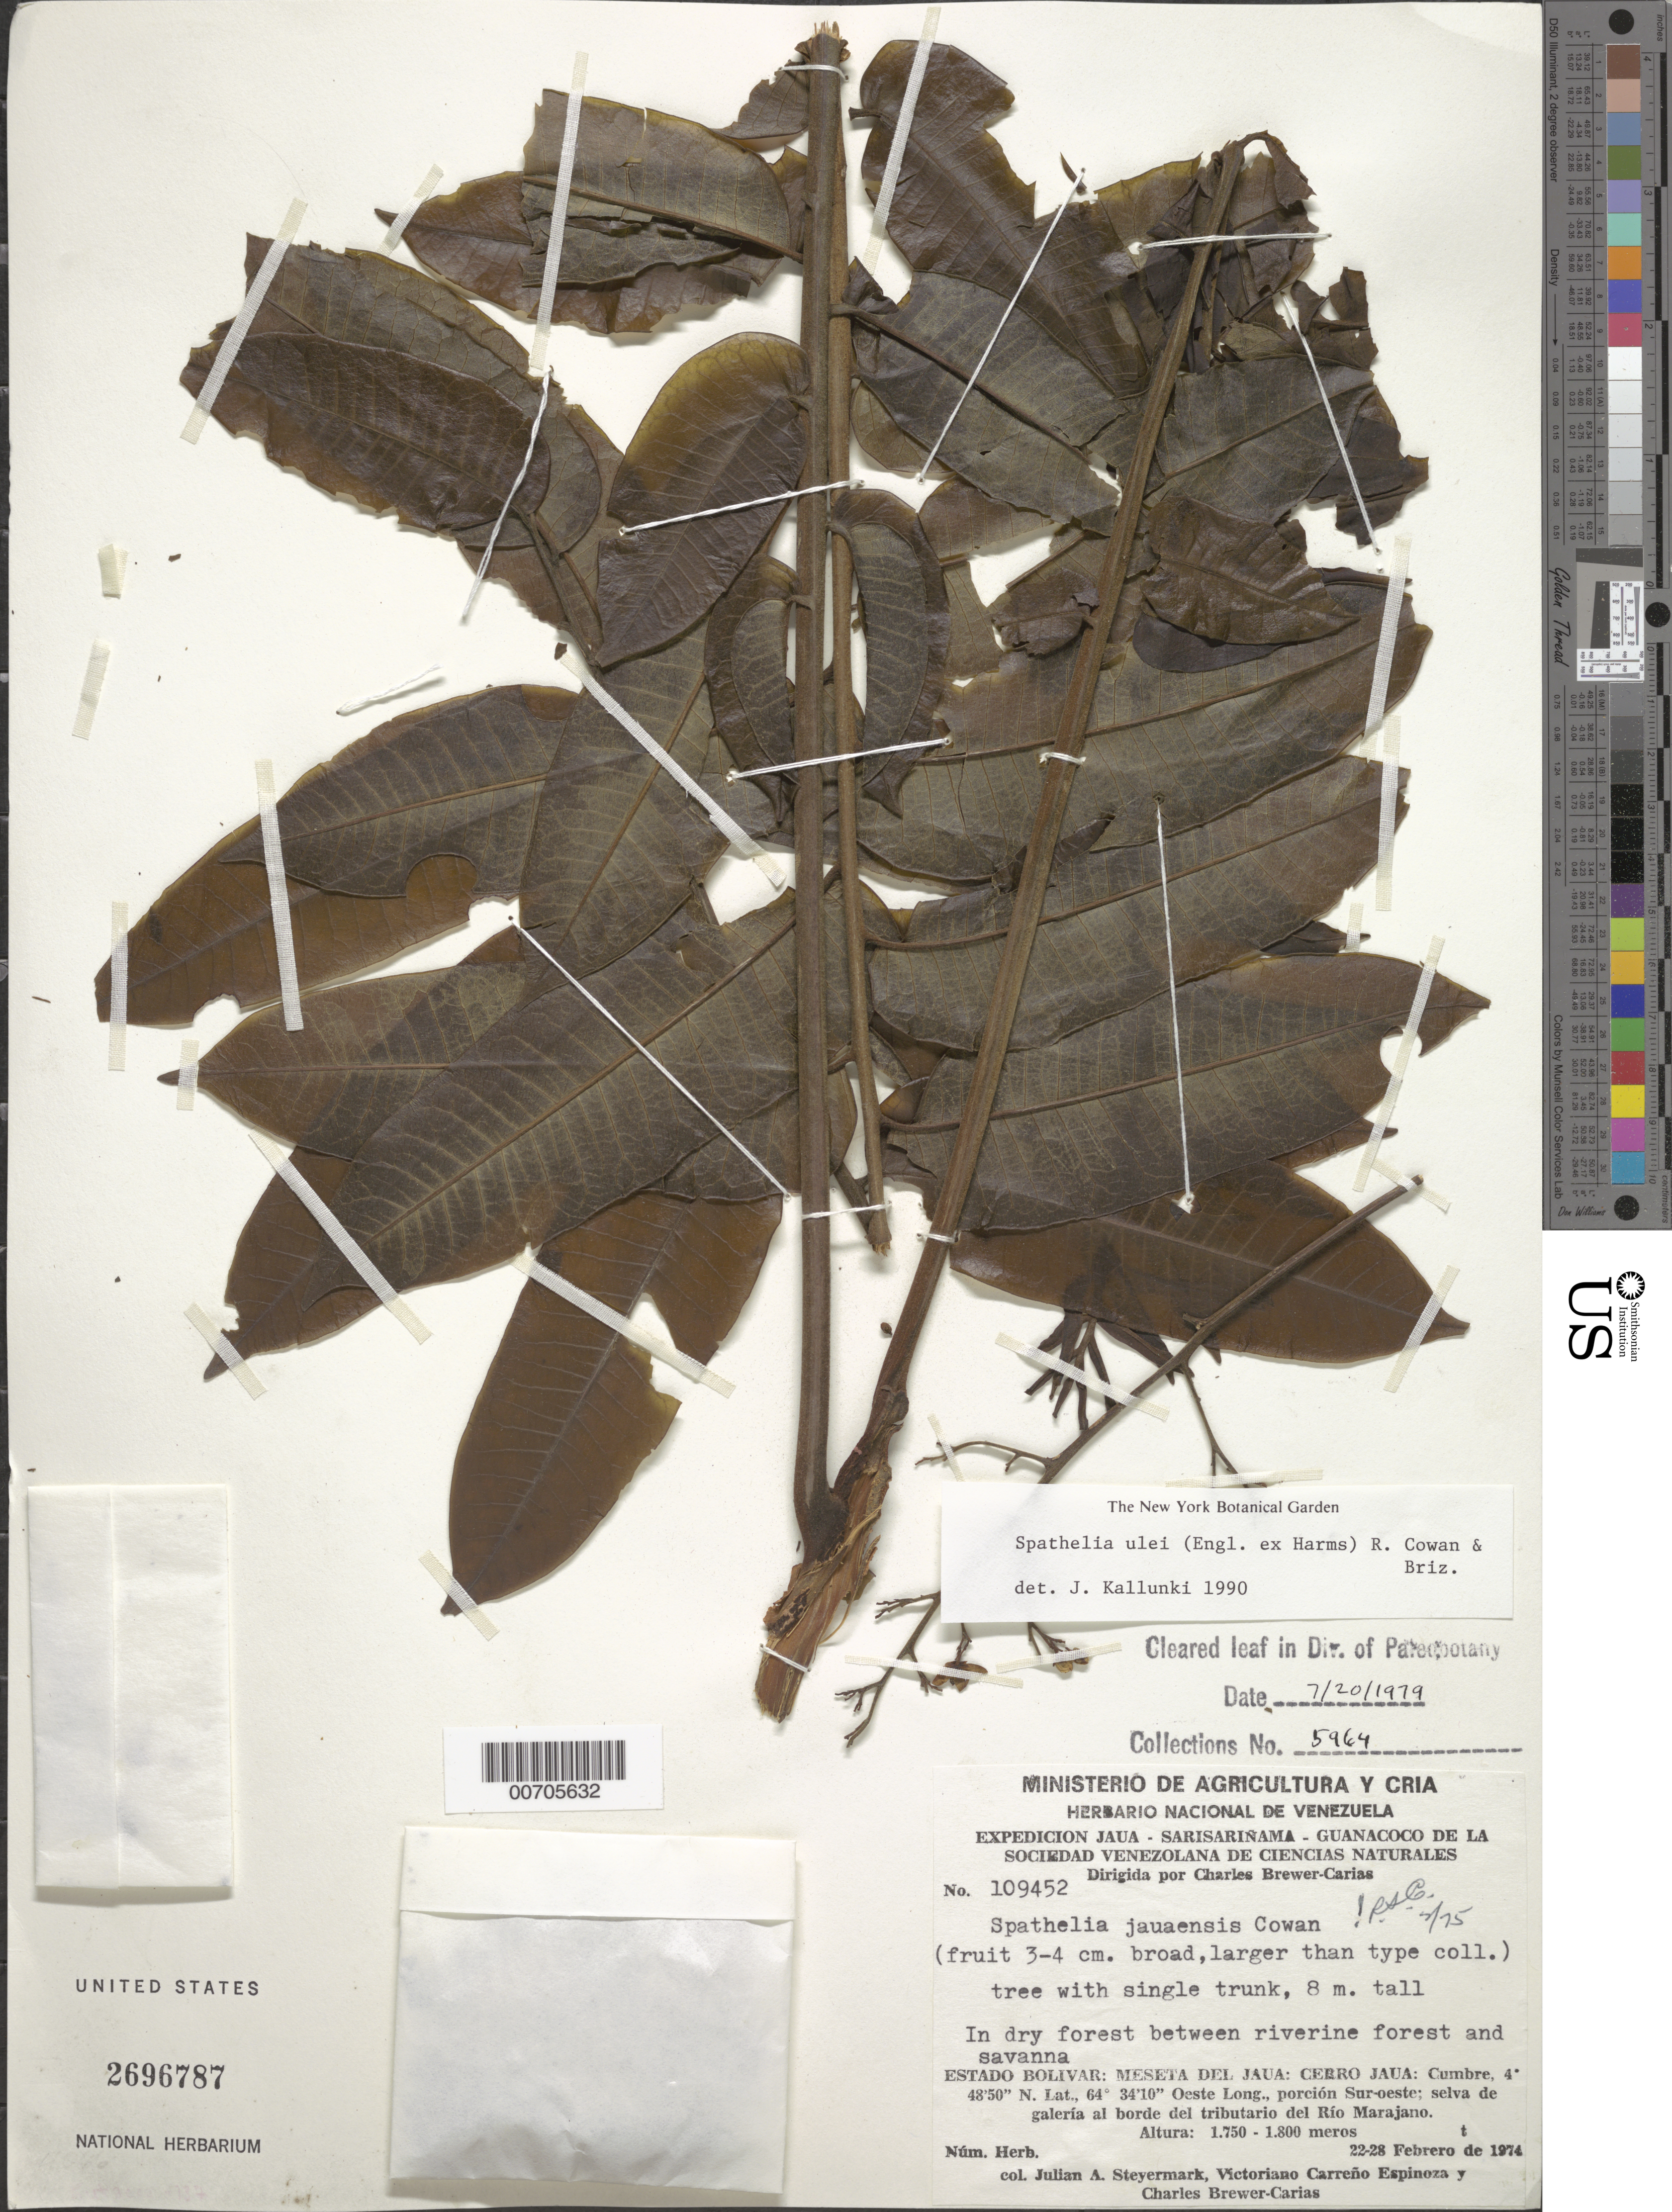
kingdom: Plantae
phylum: Tracheophyta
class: Magnoliopsida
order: Sapindales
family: Rutaceae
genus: Sohnreyia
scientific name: Sohnreyia ulei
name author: (Engl. ex Harms) Appelhans & Kessler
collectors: J. Steyermark, V. Carreño E. & C. Brewer-Carias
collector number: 109452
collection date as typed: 22-Feb-74 to 28-Feb-74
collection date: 1974-02-22/1974-02-28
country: Venezuela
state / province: Bolívar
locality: Meseta del Jaua: Cerro Jaua, Río Marajano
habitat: Dry forest betw. riverine forest and savanna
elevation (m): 1750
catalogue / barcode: US 2696787